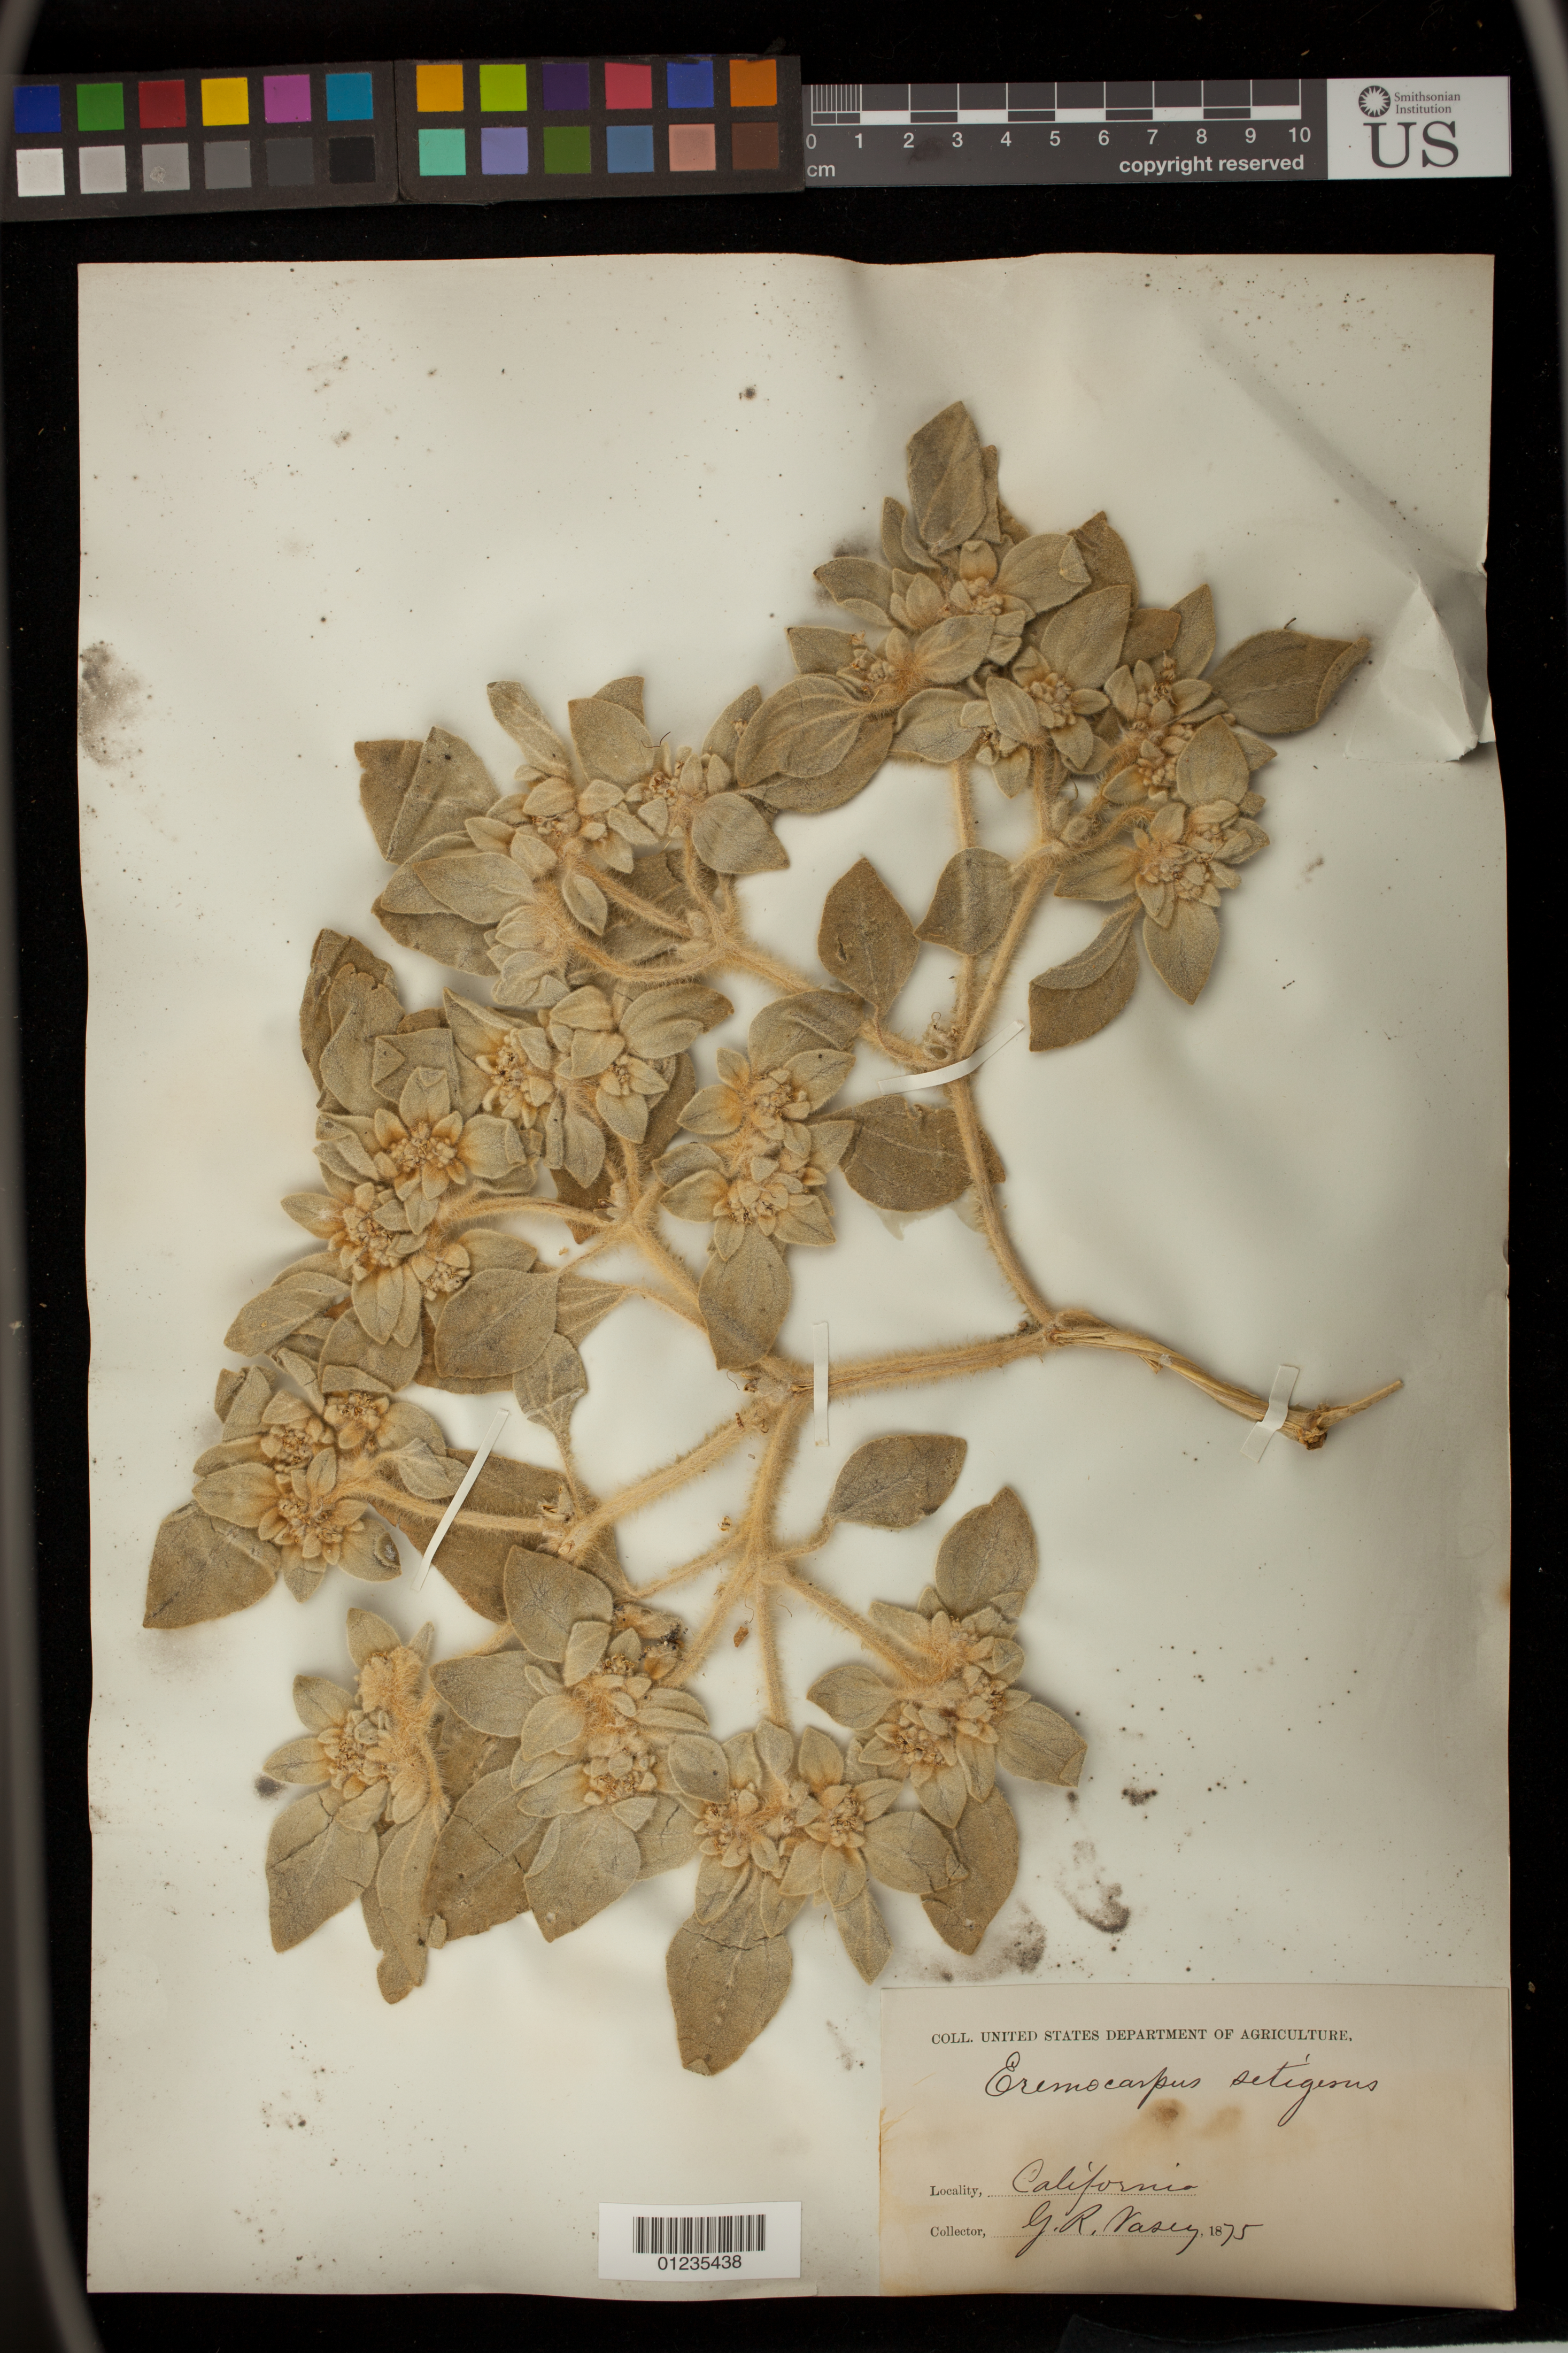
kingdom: Plantae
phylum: Tracheophyta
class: Magnoliopsida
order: Malpighiales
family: Euphorbiaceae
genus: Eremocarpus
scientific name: Eremocarpus setigerus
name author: (Hook.) Benth.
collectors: G. R. Vasey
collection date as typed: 1875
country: United States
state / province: California